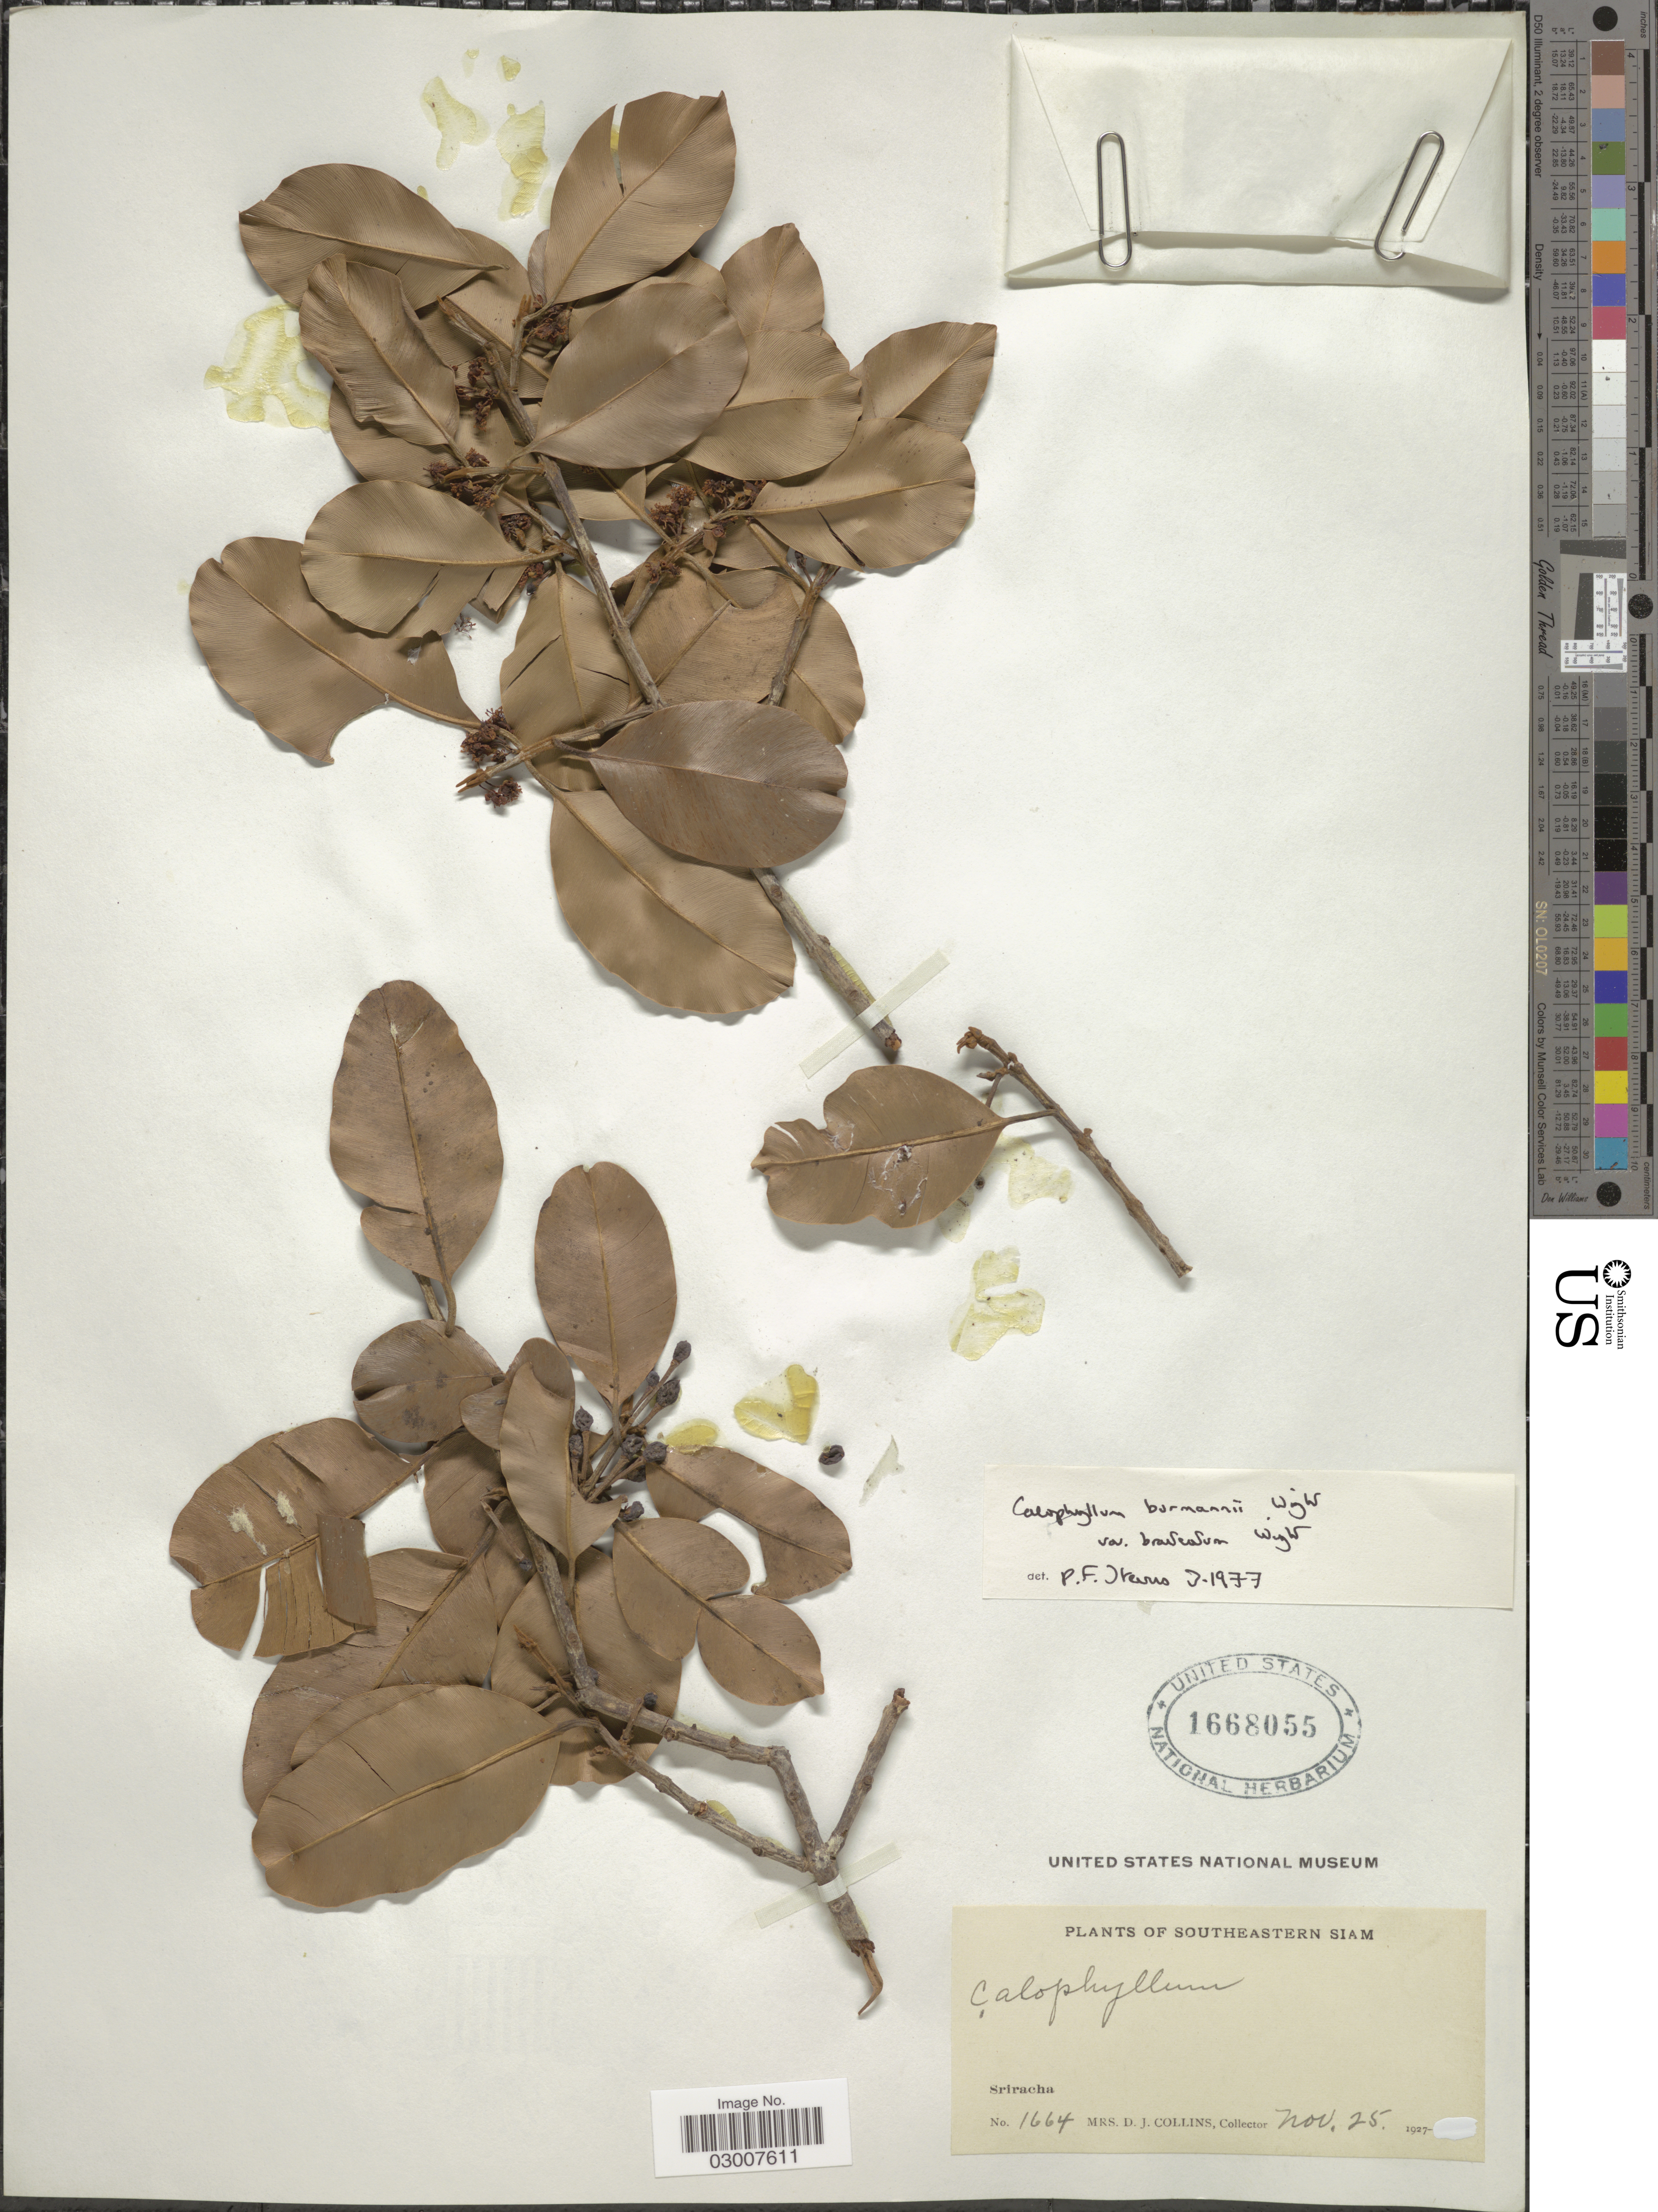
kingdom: Plantae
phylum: Tracheophyta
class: Magnoliopsida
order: Malpighiales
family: Calophyllaceae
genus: Calophyllum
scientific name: Calophyllum calaba var. bracteatum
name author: (Wight) P.F. Stevens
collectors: Mrs. D. J. Collins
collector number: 1664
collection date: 1927-11-25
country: Thailand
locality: Southeastern Siam. Sriracha.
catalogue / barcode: US 1668055